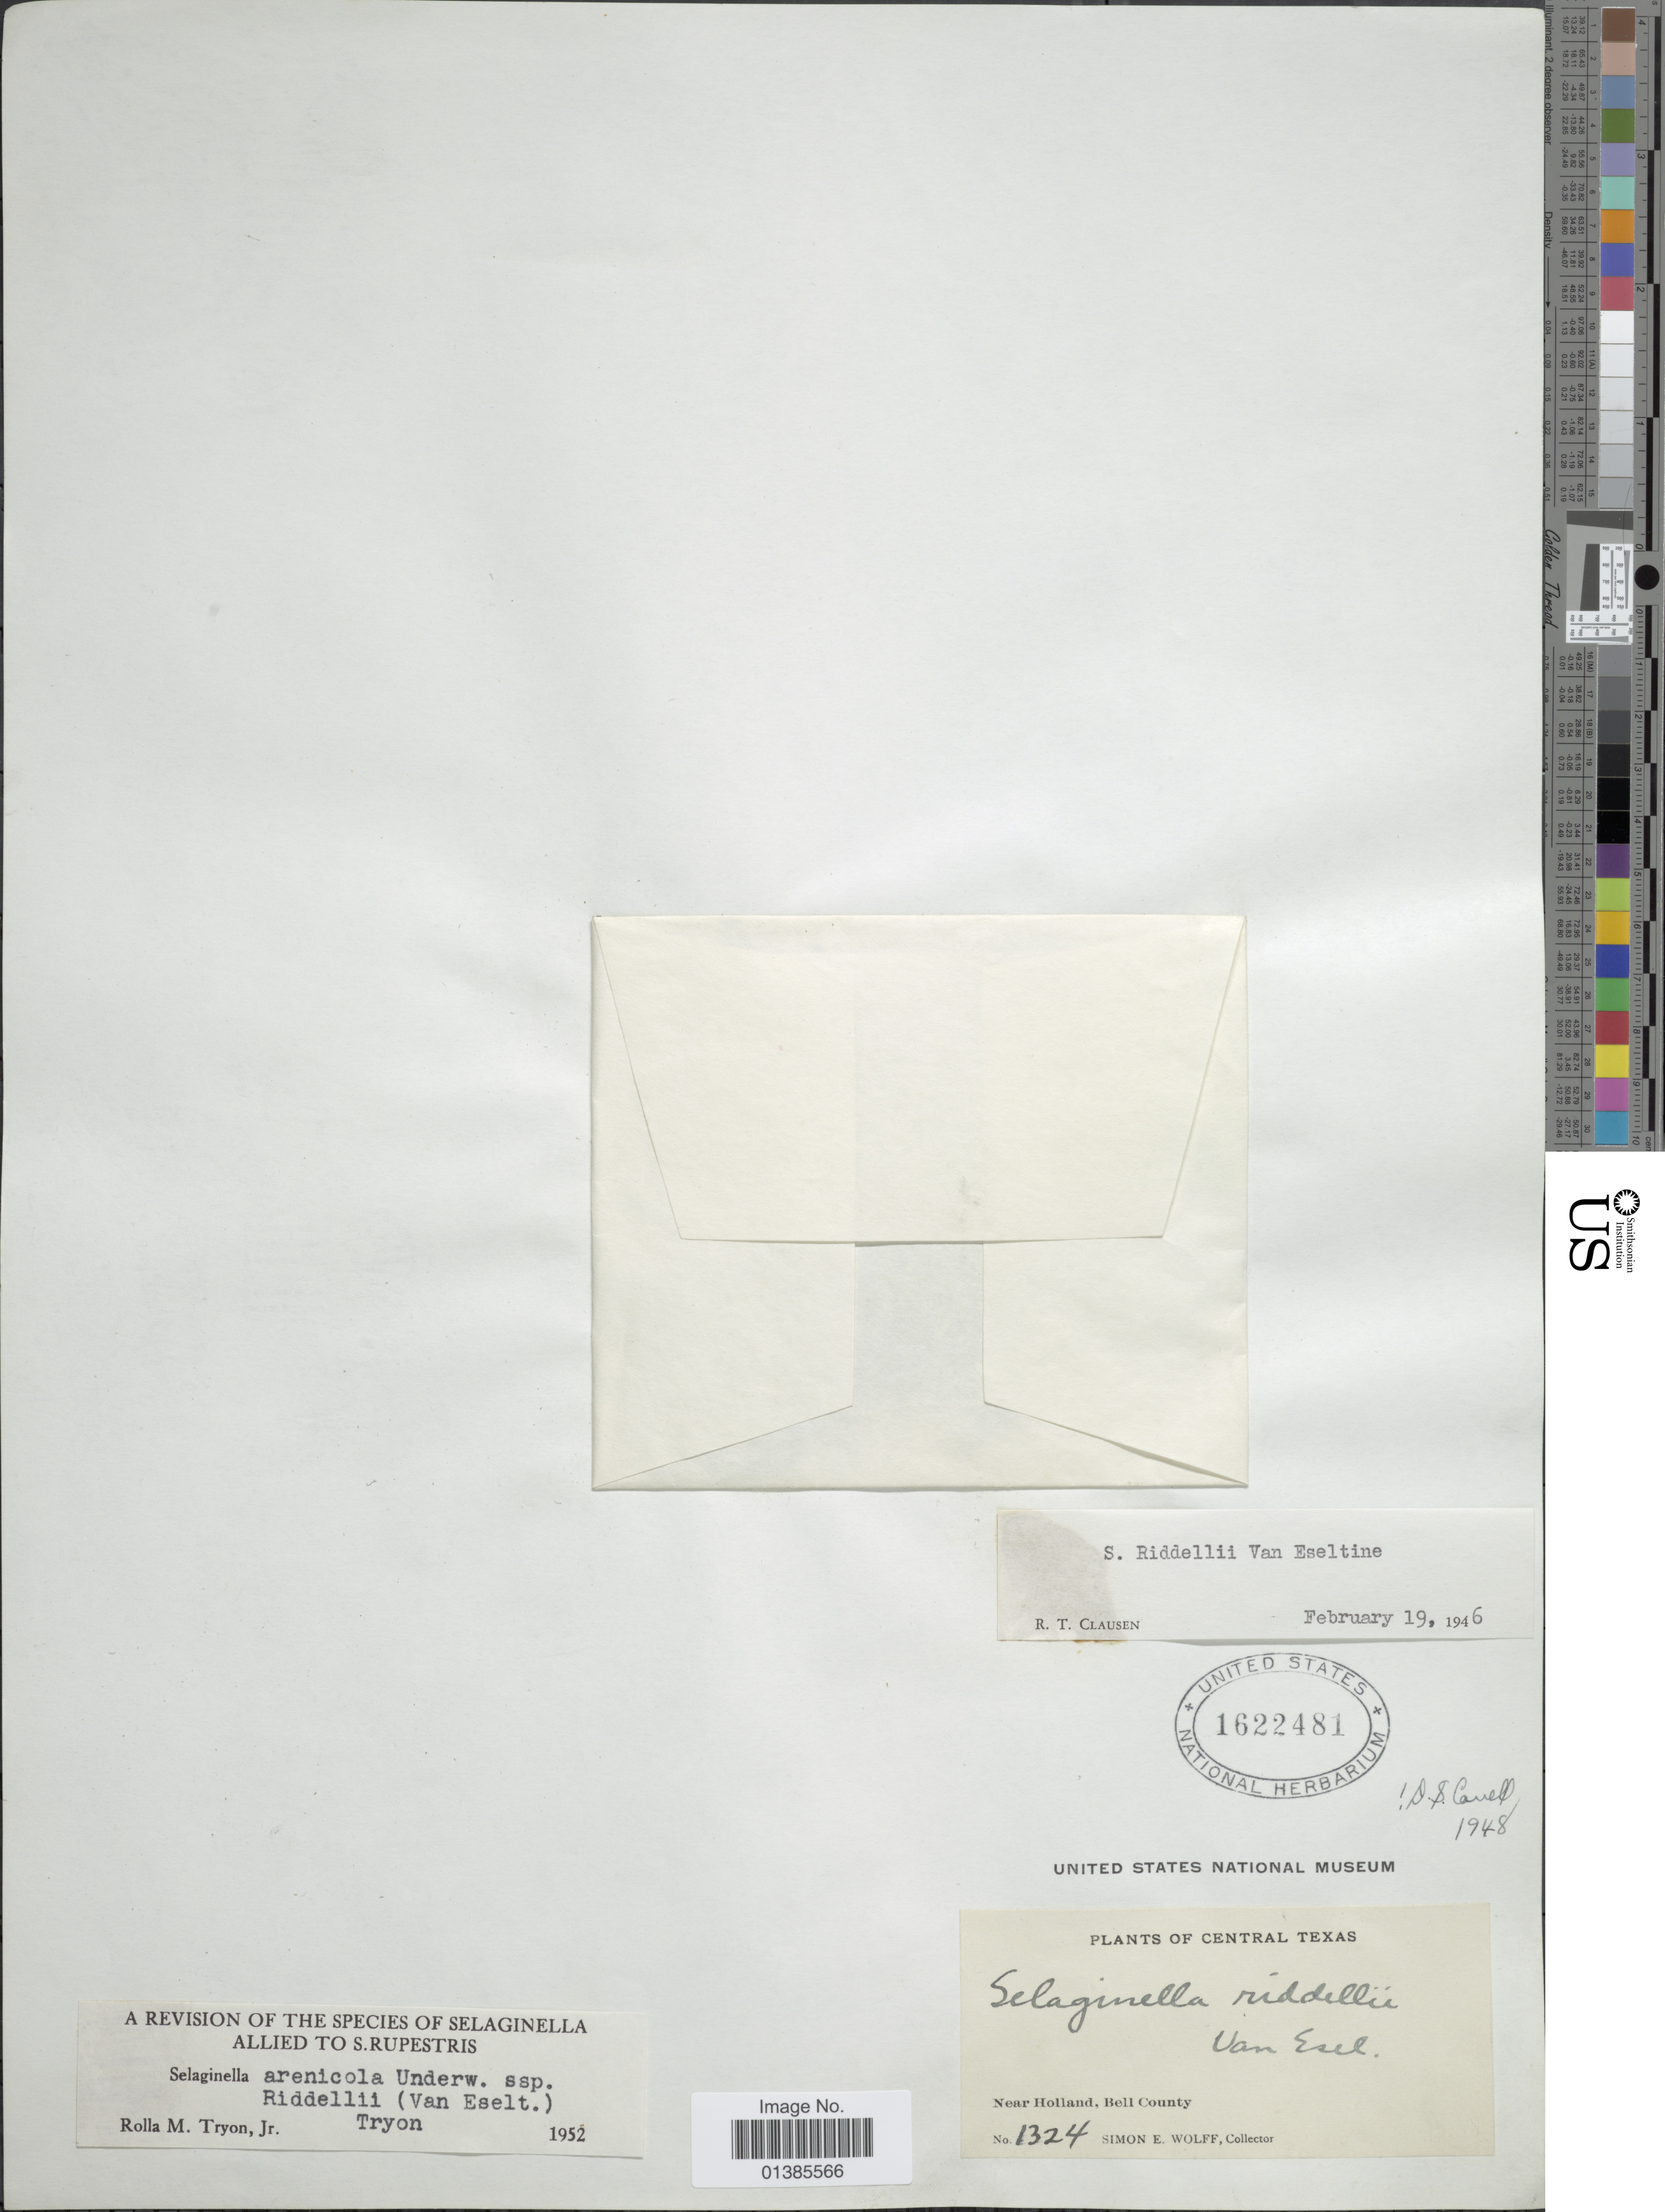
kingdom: Plantae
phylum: Tracheophyta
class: Lycopodiopsida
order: Selaginellales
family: Selaginellaceae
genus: Selaginella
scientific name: Selaginella arenicola subsp. riddellii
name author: (Van Eselt.) R.M. Tryon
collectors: S. E. Wolff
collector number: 1324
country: United States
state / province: Texas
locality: Central Texas. Near Holland, Bell County.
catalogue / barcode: US 1622481